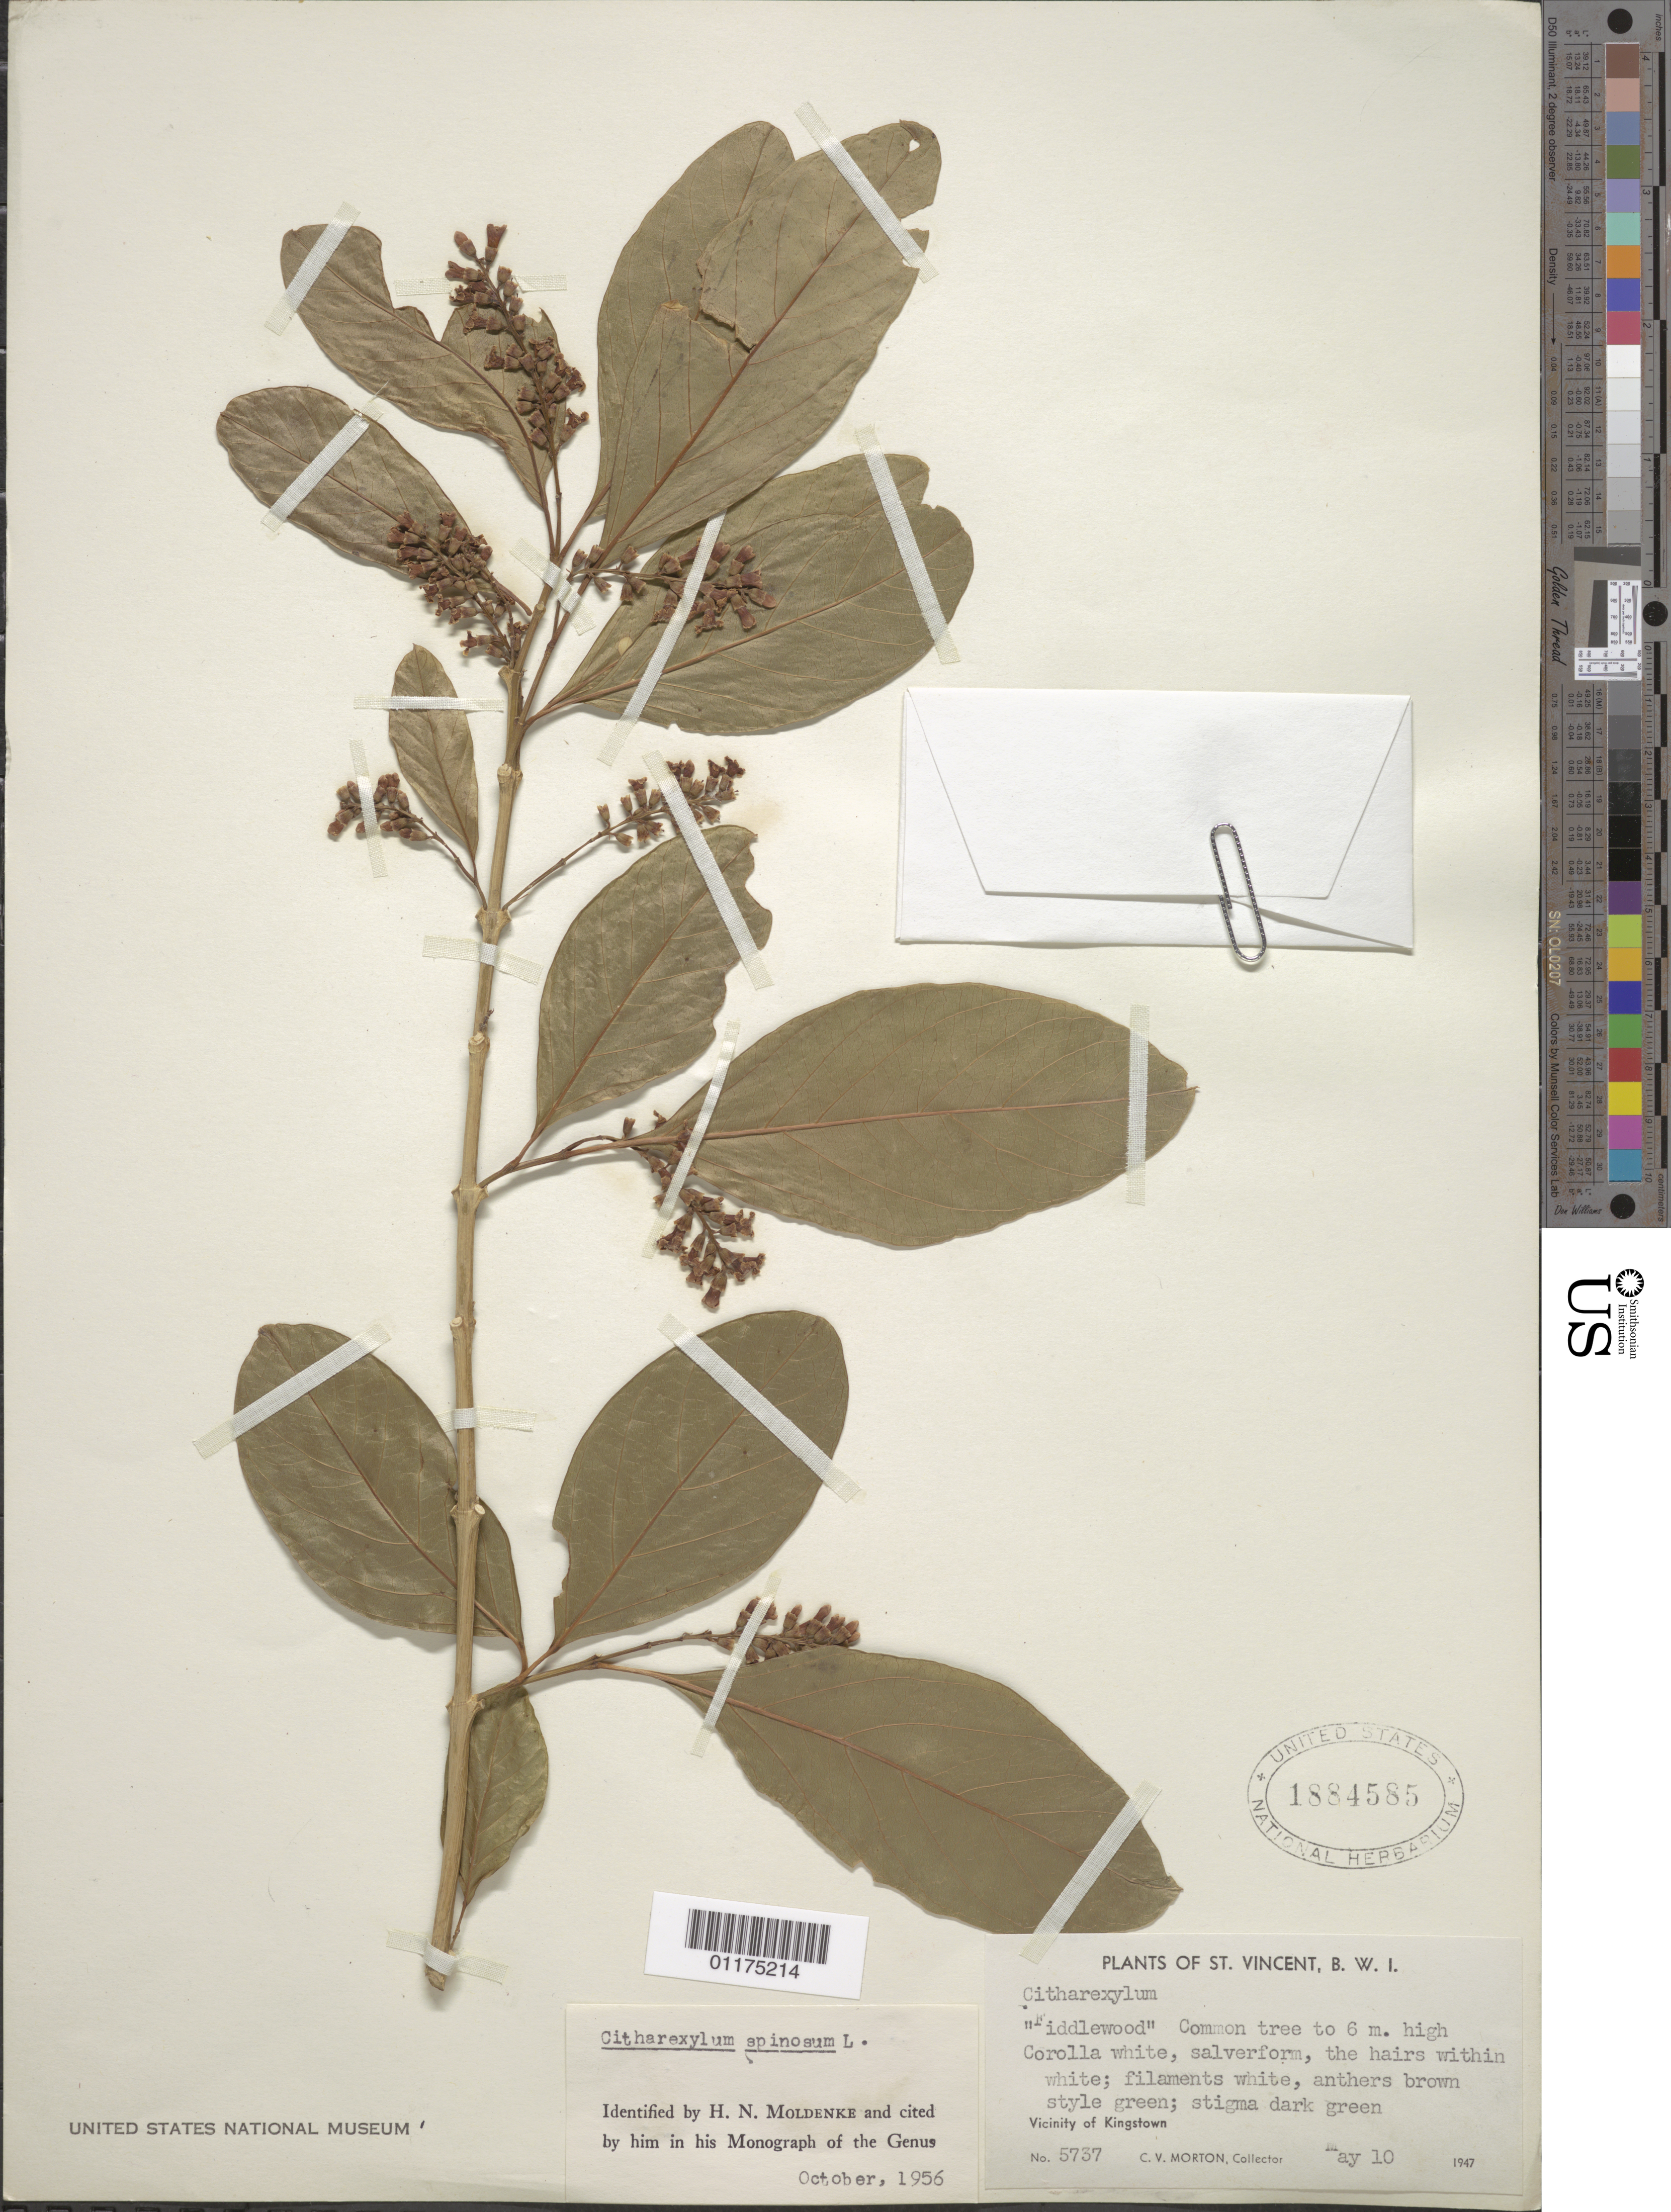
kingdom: Plantae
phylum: Tracheophyta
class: Magnoliopsida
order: Lamiales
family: Verbenaceae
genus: Citharexylum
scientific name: Citharexylum spinosum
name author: L.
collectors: C. V. Morton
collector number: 5737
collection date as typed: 10 May 1947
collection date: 1947-05-10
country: St. Vincent - Grenadines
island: St. Vincent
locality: Vicinity of Kingstown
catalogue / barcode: US 1884585